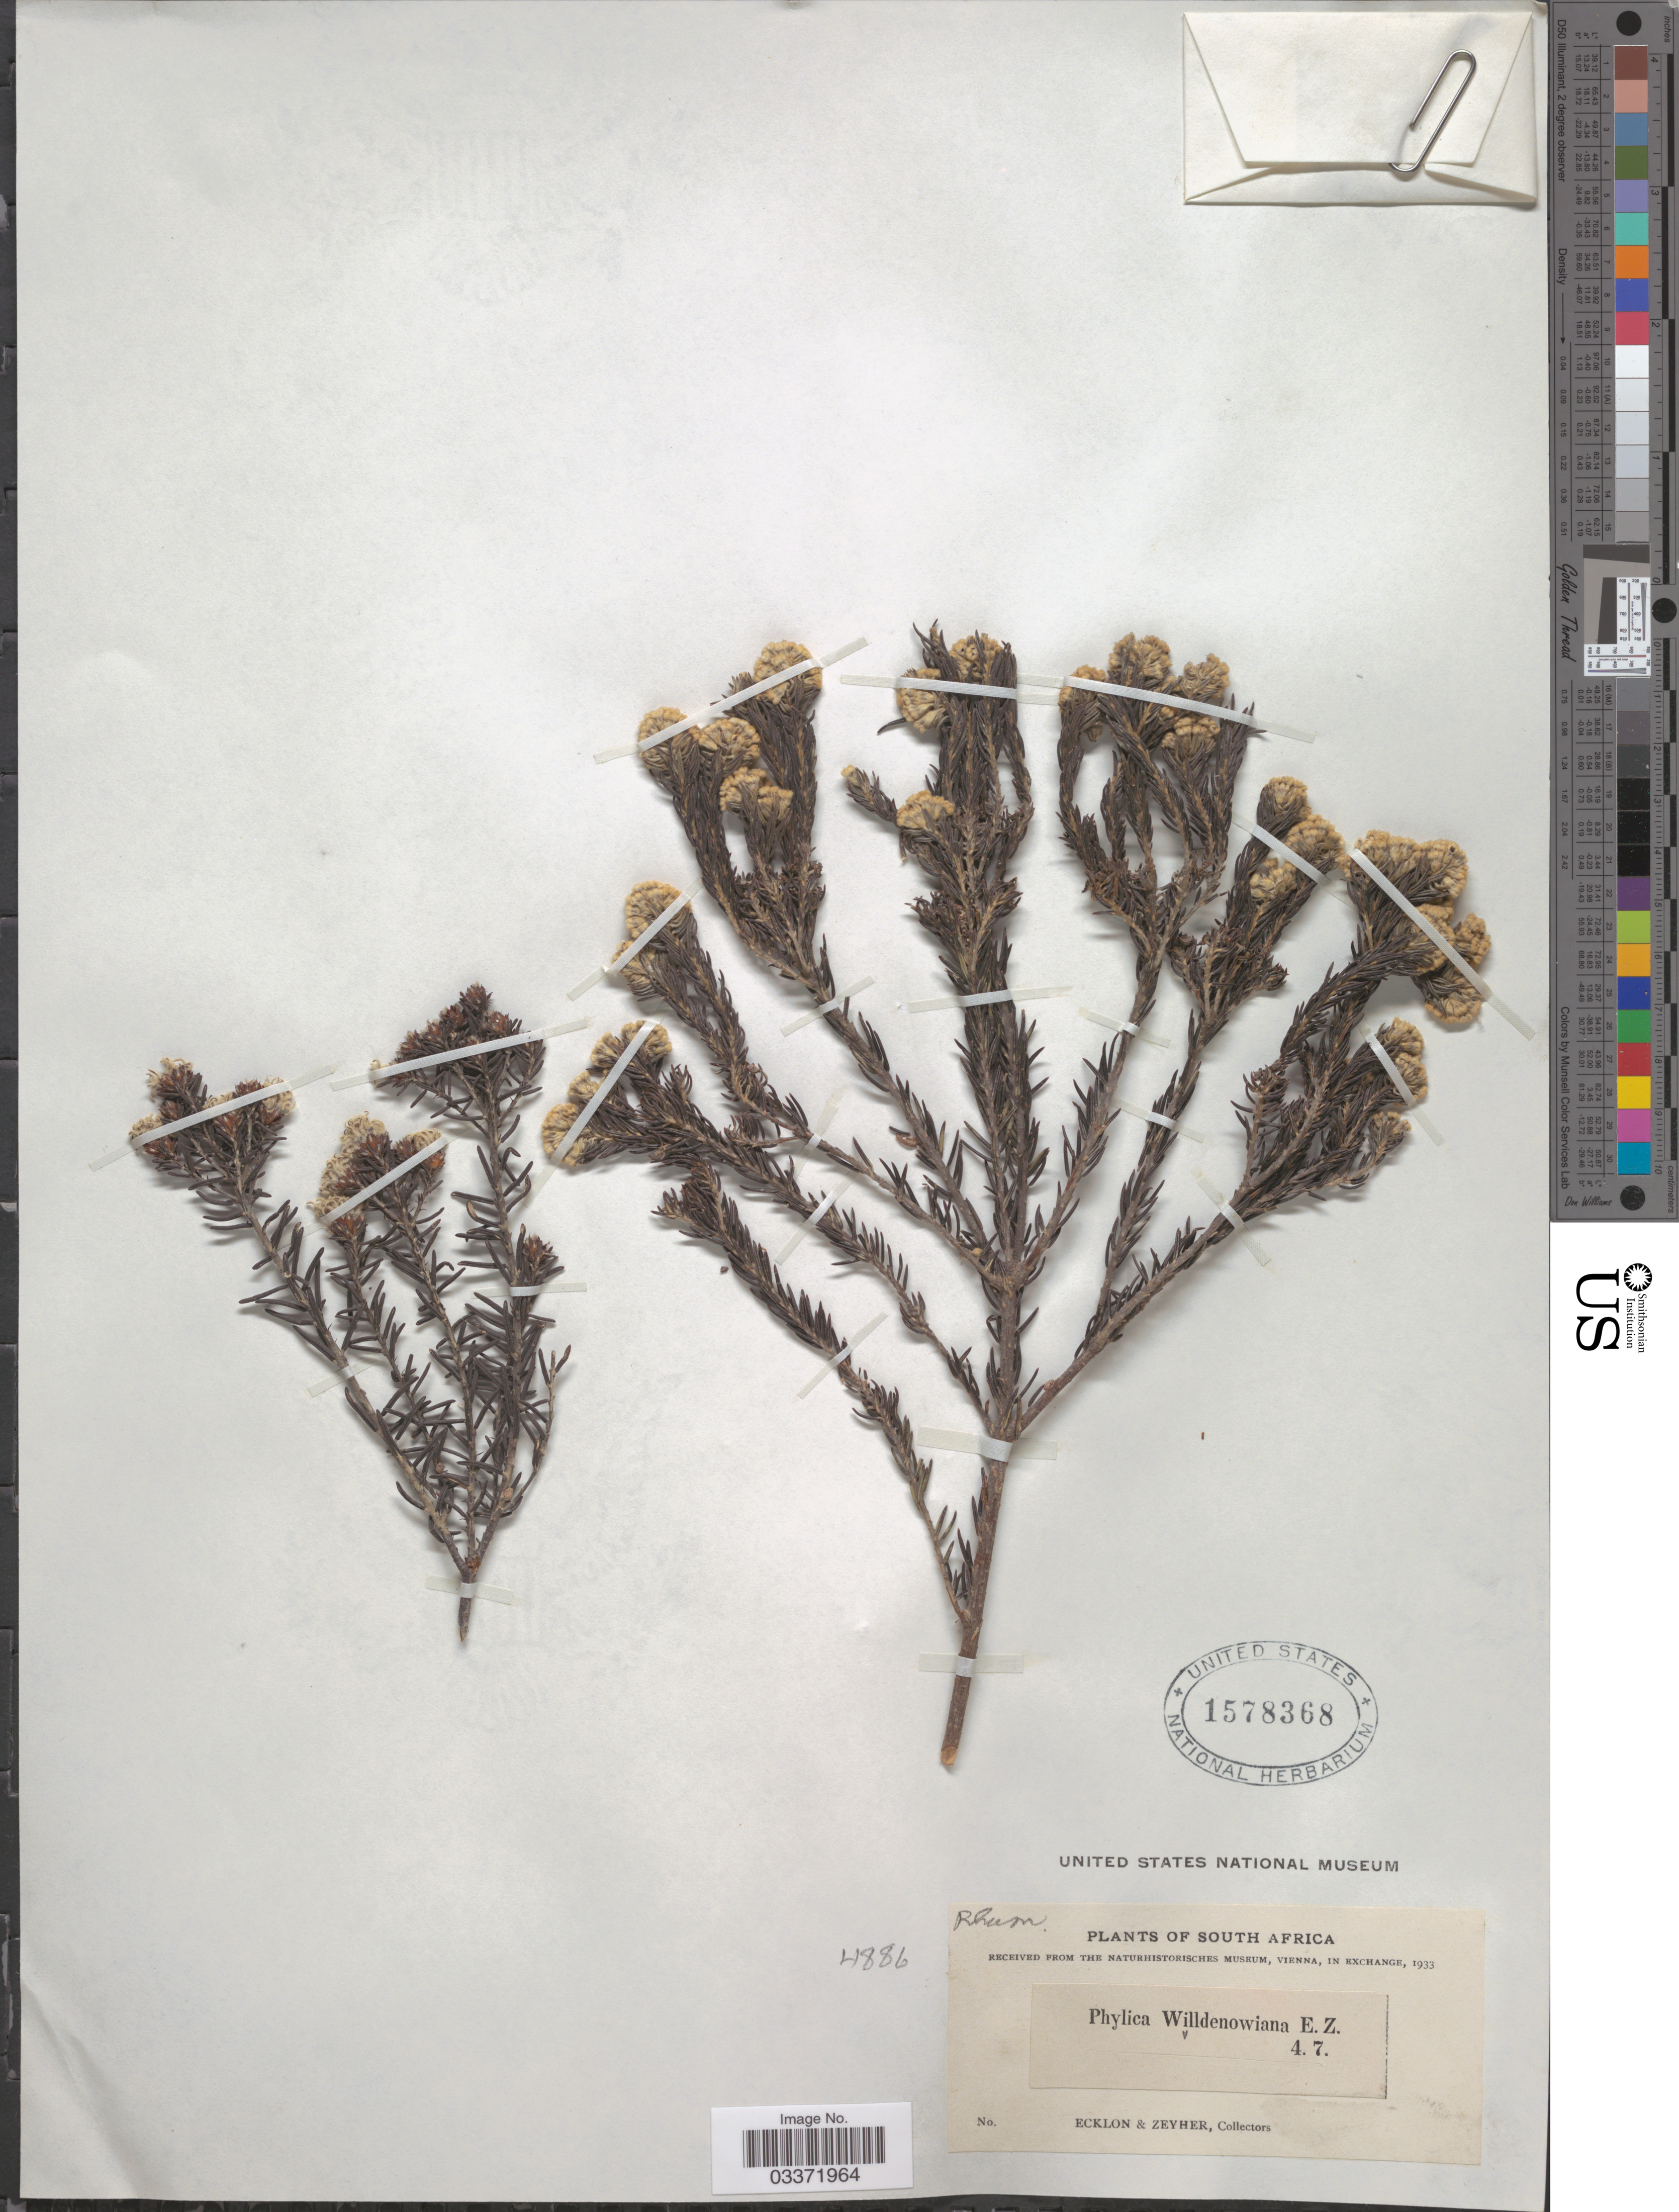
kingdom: Plantae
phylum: Tracheophyta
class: Magnoliopsida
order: Rosales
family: Rhamnaceae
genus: Phylica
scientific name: Phylica willdenowiana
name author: Eckl. & Zeyh.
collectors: -. Ecklon & -. Zeyher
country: South Africa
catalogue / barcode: US 1578368